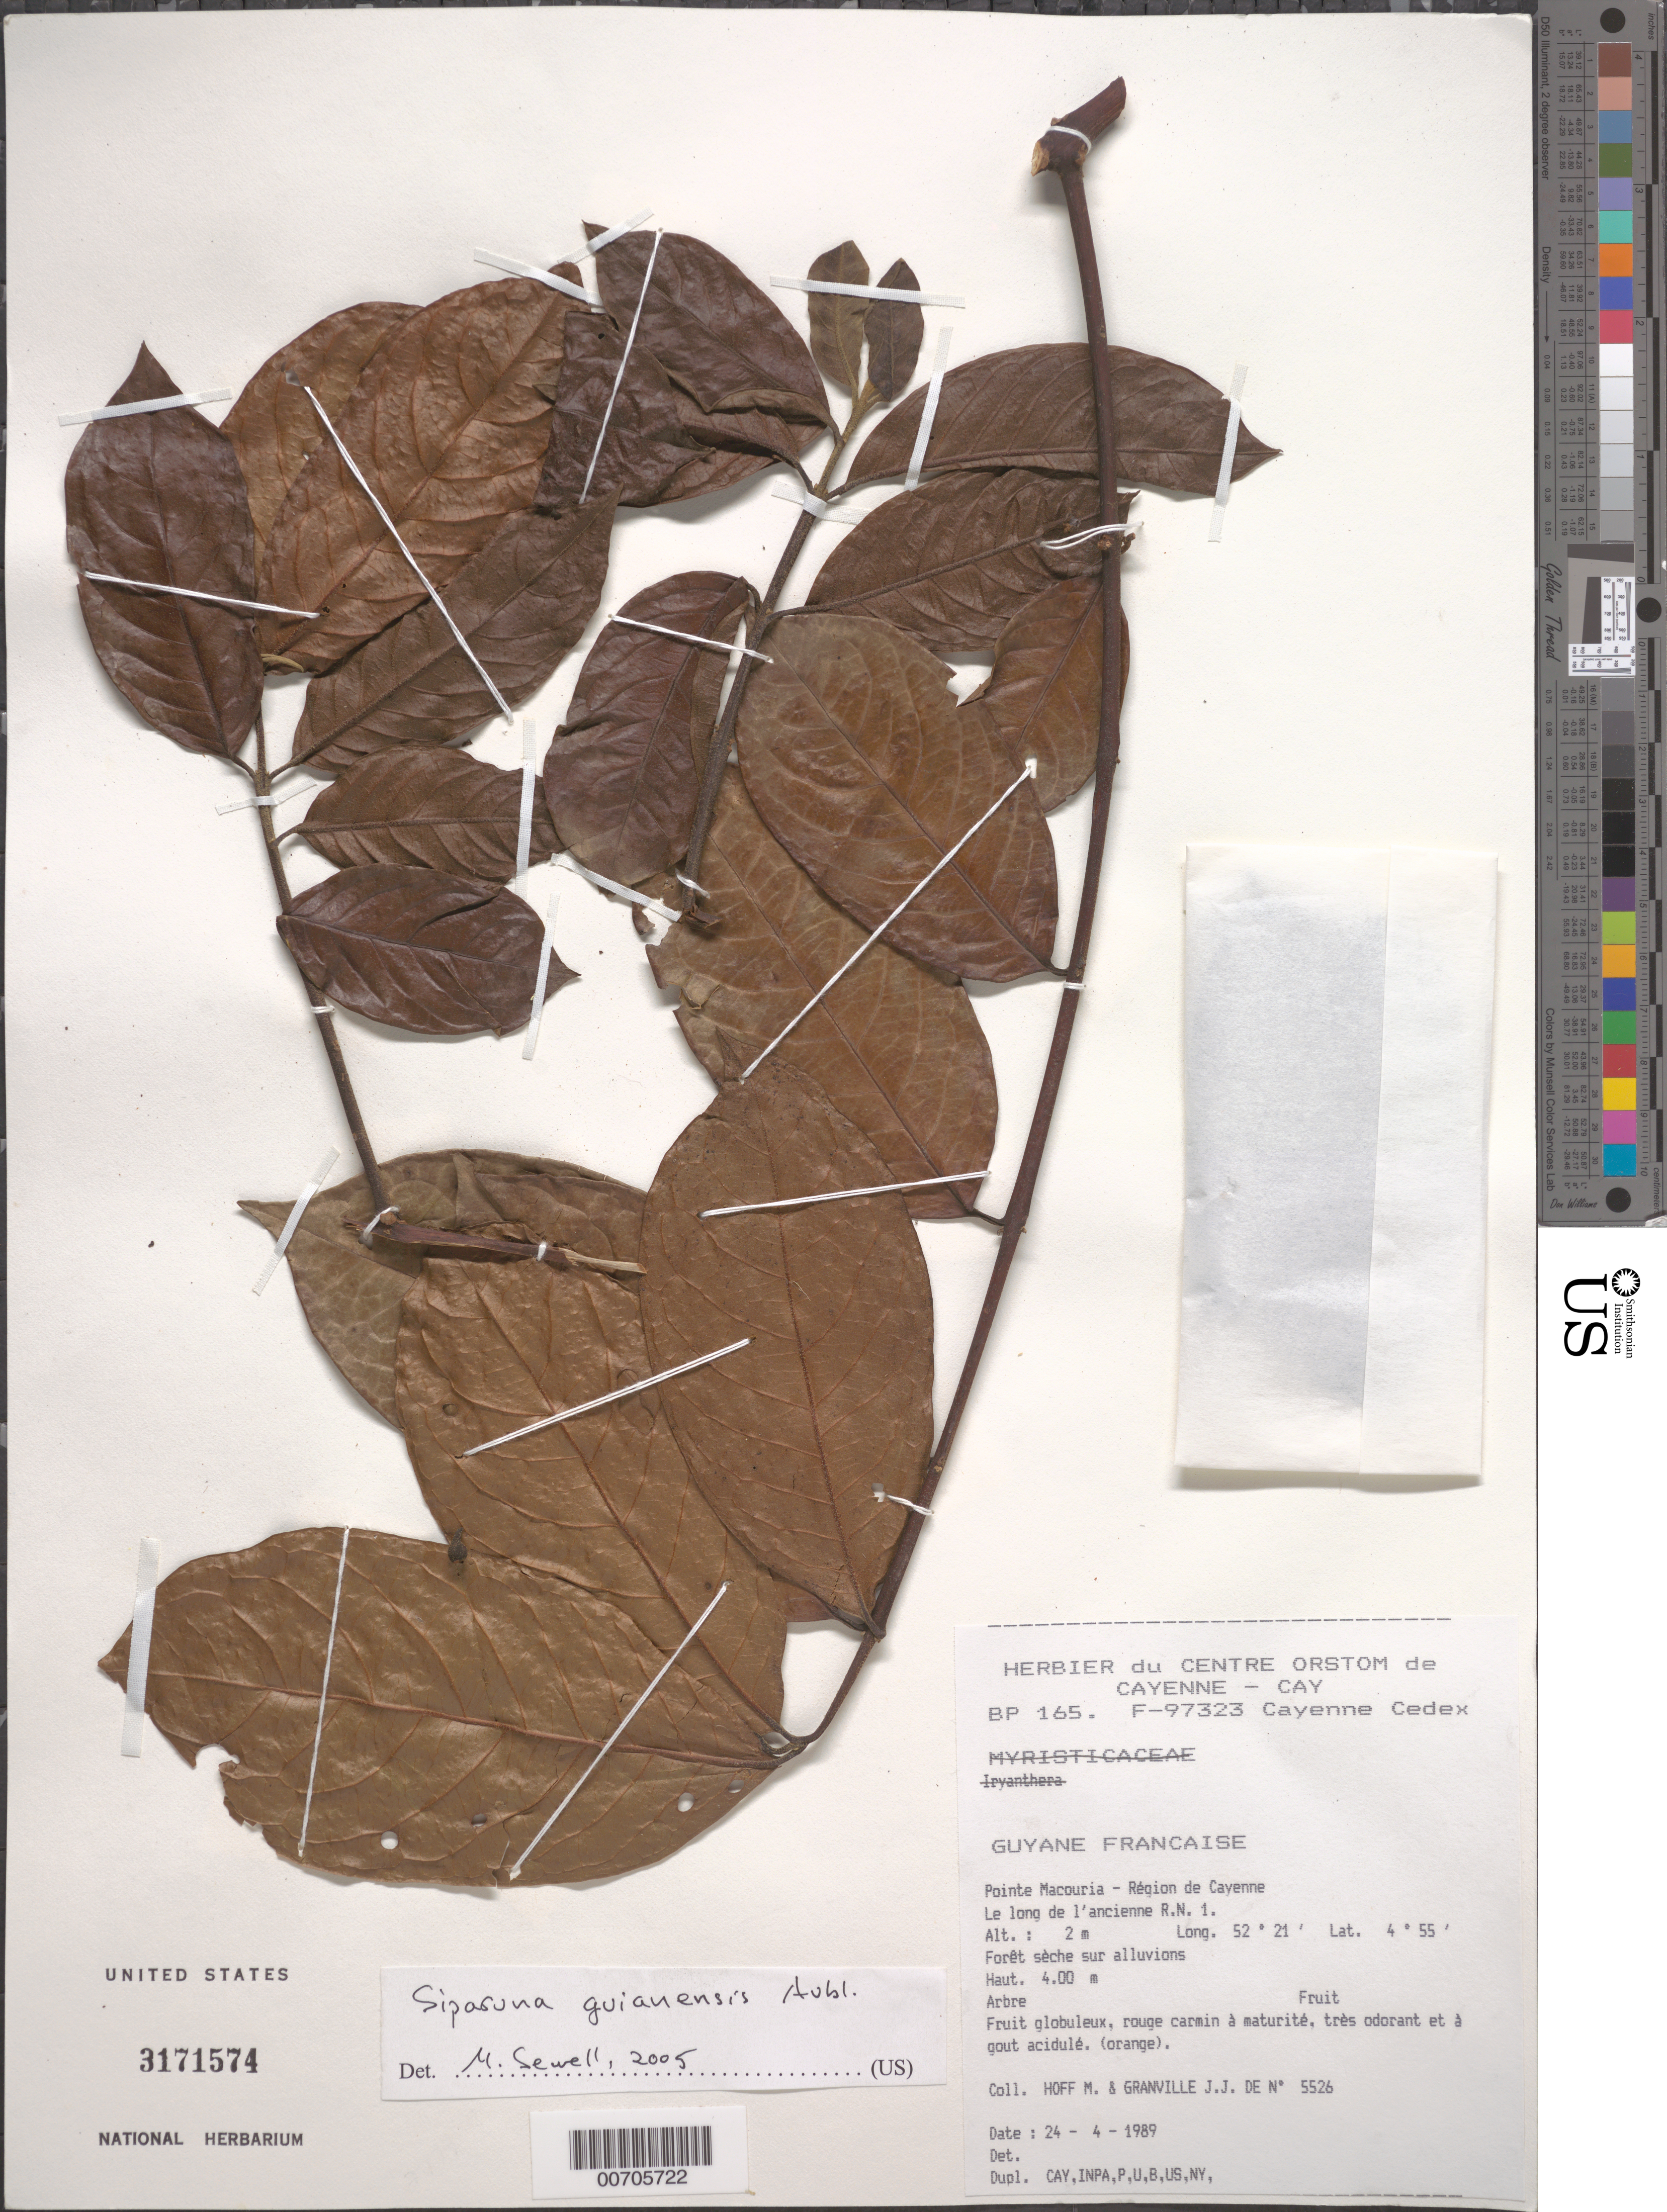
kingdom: Plantae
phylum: Tracheophyta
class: Magnoliopsida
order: Laurales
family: Siparunaceae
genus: Siparuna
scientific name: Siparuna guianensis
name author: Aubl.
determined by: Sewell, M.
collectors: M. Hoff & J.-J. de Granville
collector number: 5526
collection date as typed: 24-Apr-89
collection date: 1989-04-24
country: French Guiana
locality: Pointe Macouria, région de Cayenne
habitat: Dry forest on alluvia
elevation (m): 2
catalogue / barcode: US 3171574